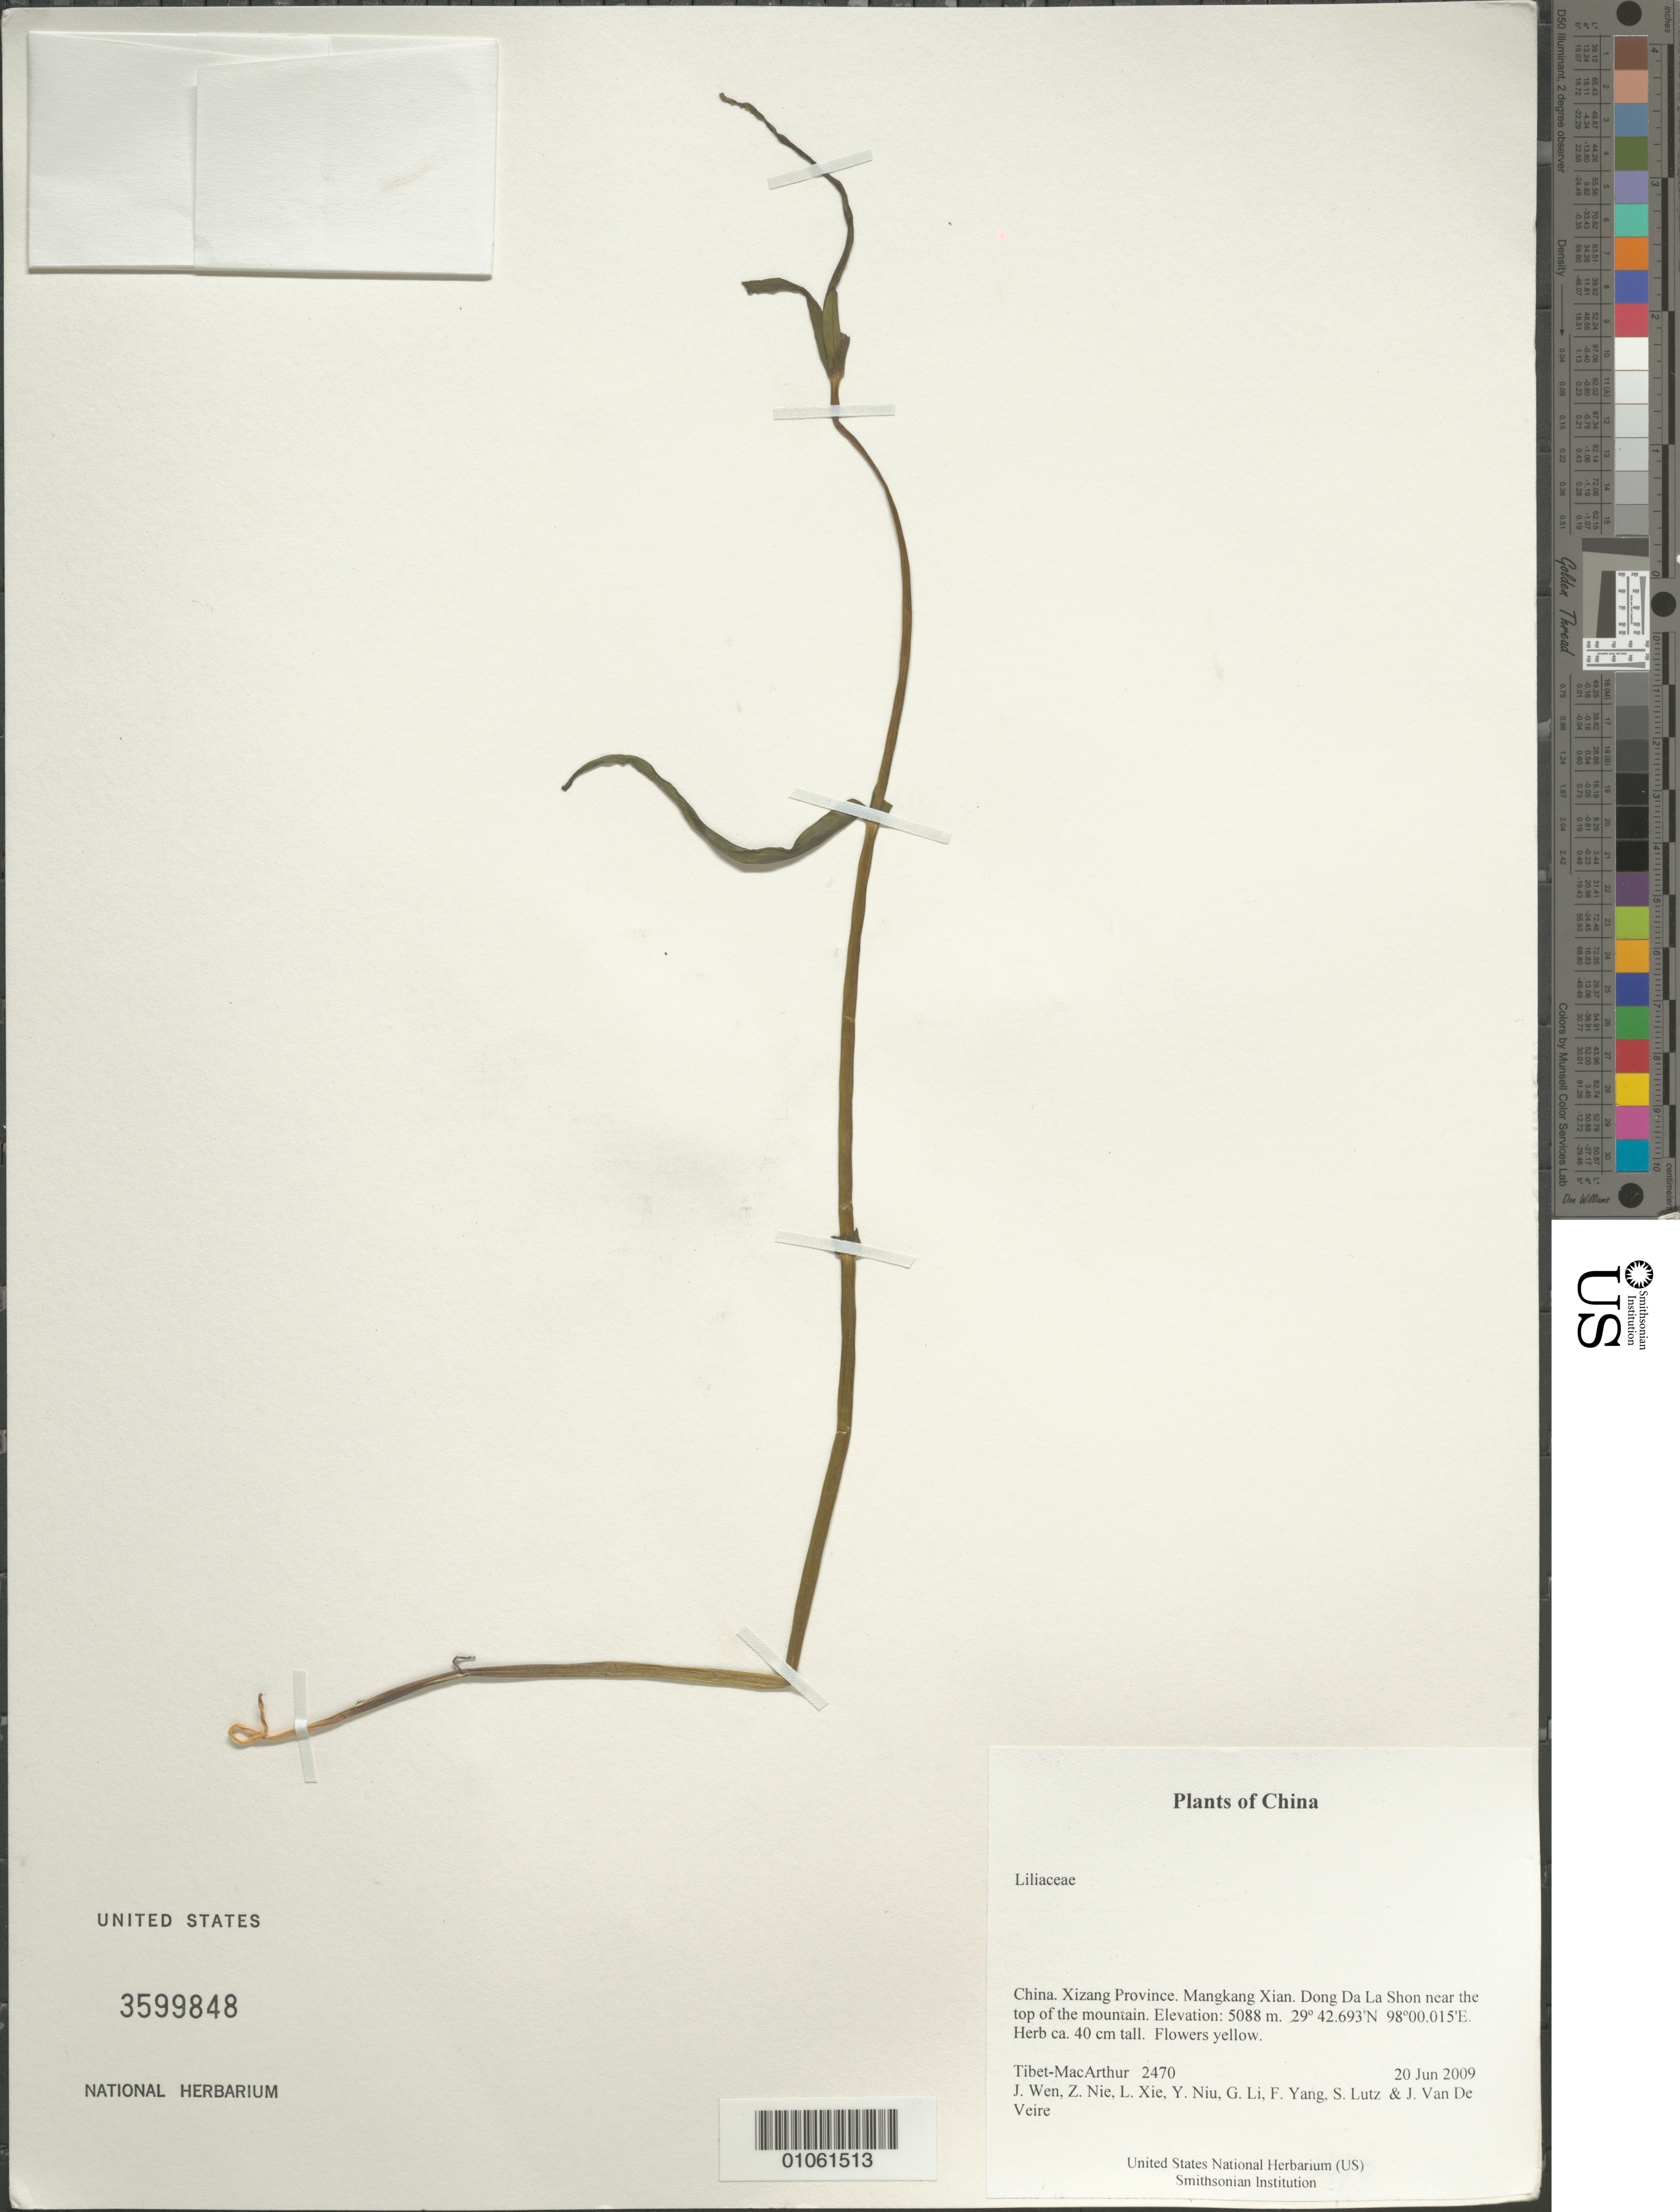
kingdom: Plantae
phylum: Tracheophyta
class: Liliopsida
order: Liliales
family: Liliaceae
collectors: Tibet-MacArthur, J. Wen, Z. Nie, L. Xie, Y. Niu, G. Li, F. Yang, S. Lutz & J. Van De Veire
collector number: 2470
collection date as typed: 20 Jun 2009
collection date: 2009-06-20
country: China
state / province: Xizang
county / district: Mangkang Xian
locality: Dong Da La Shon near the top of the mountain.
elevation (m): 5088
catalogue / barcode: US 3599848